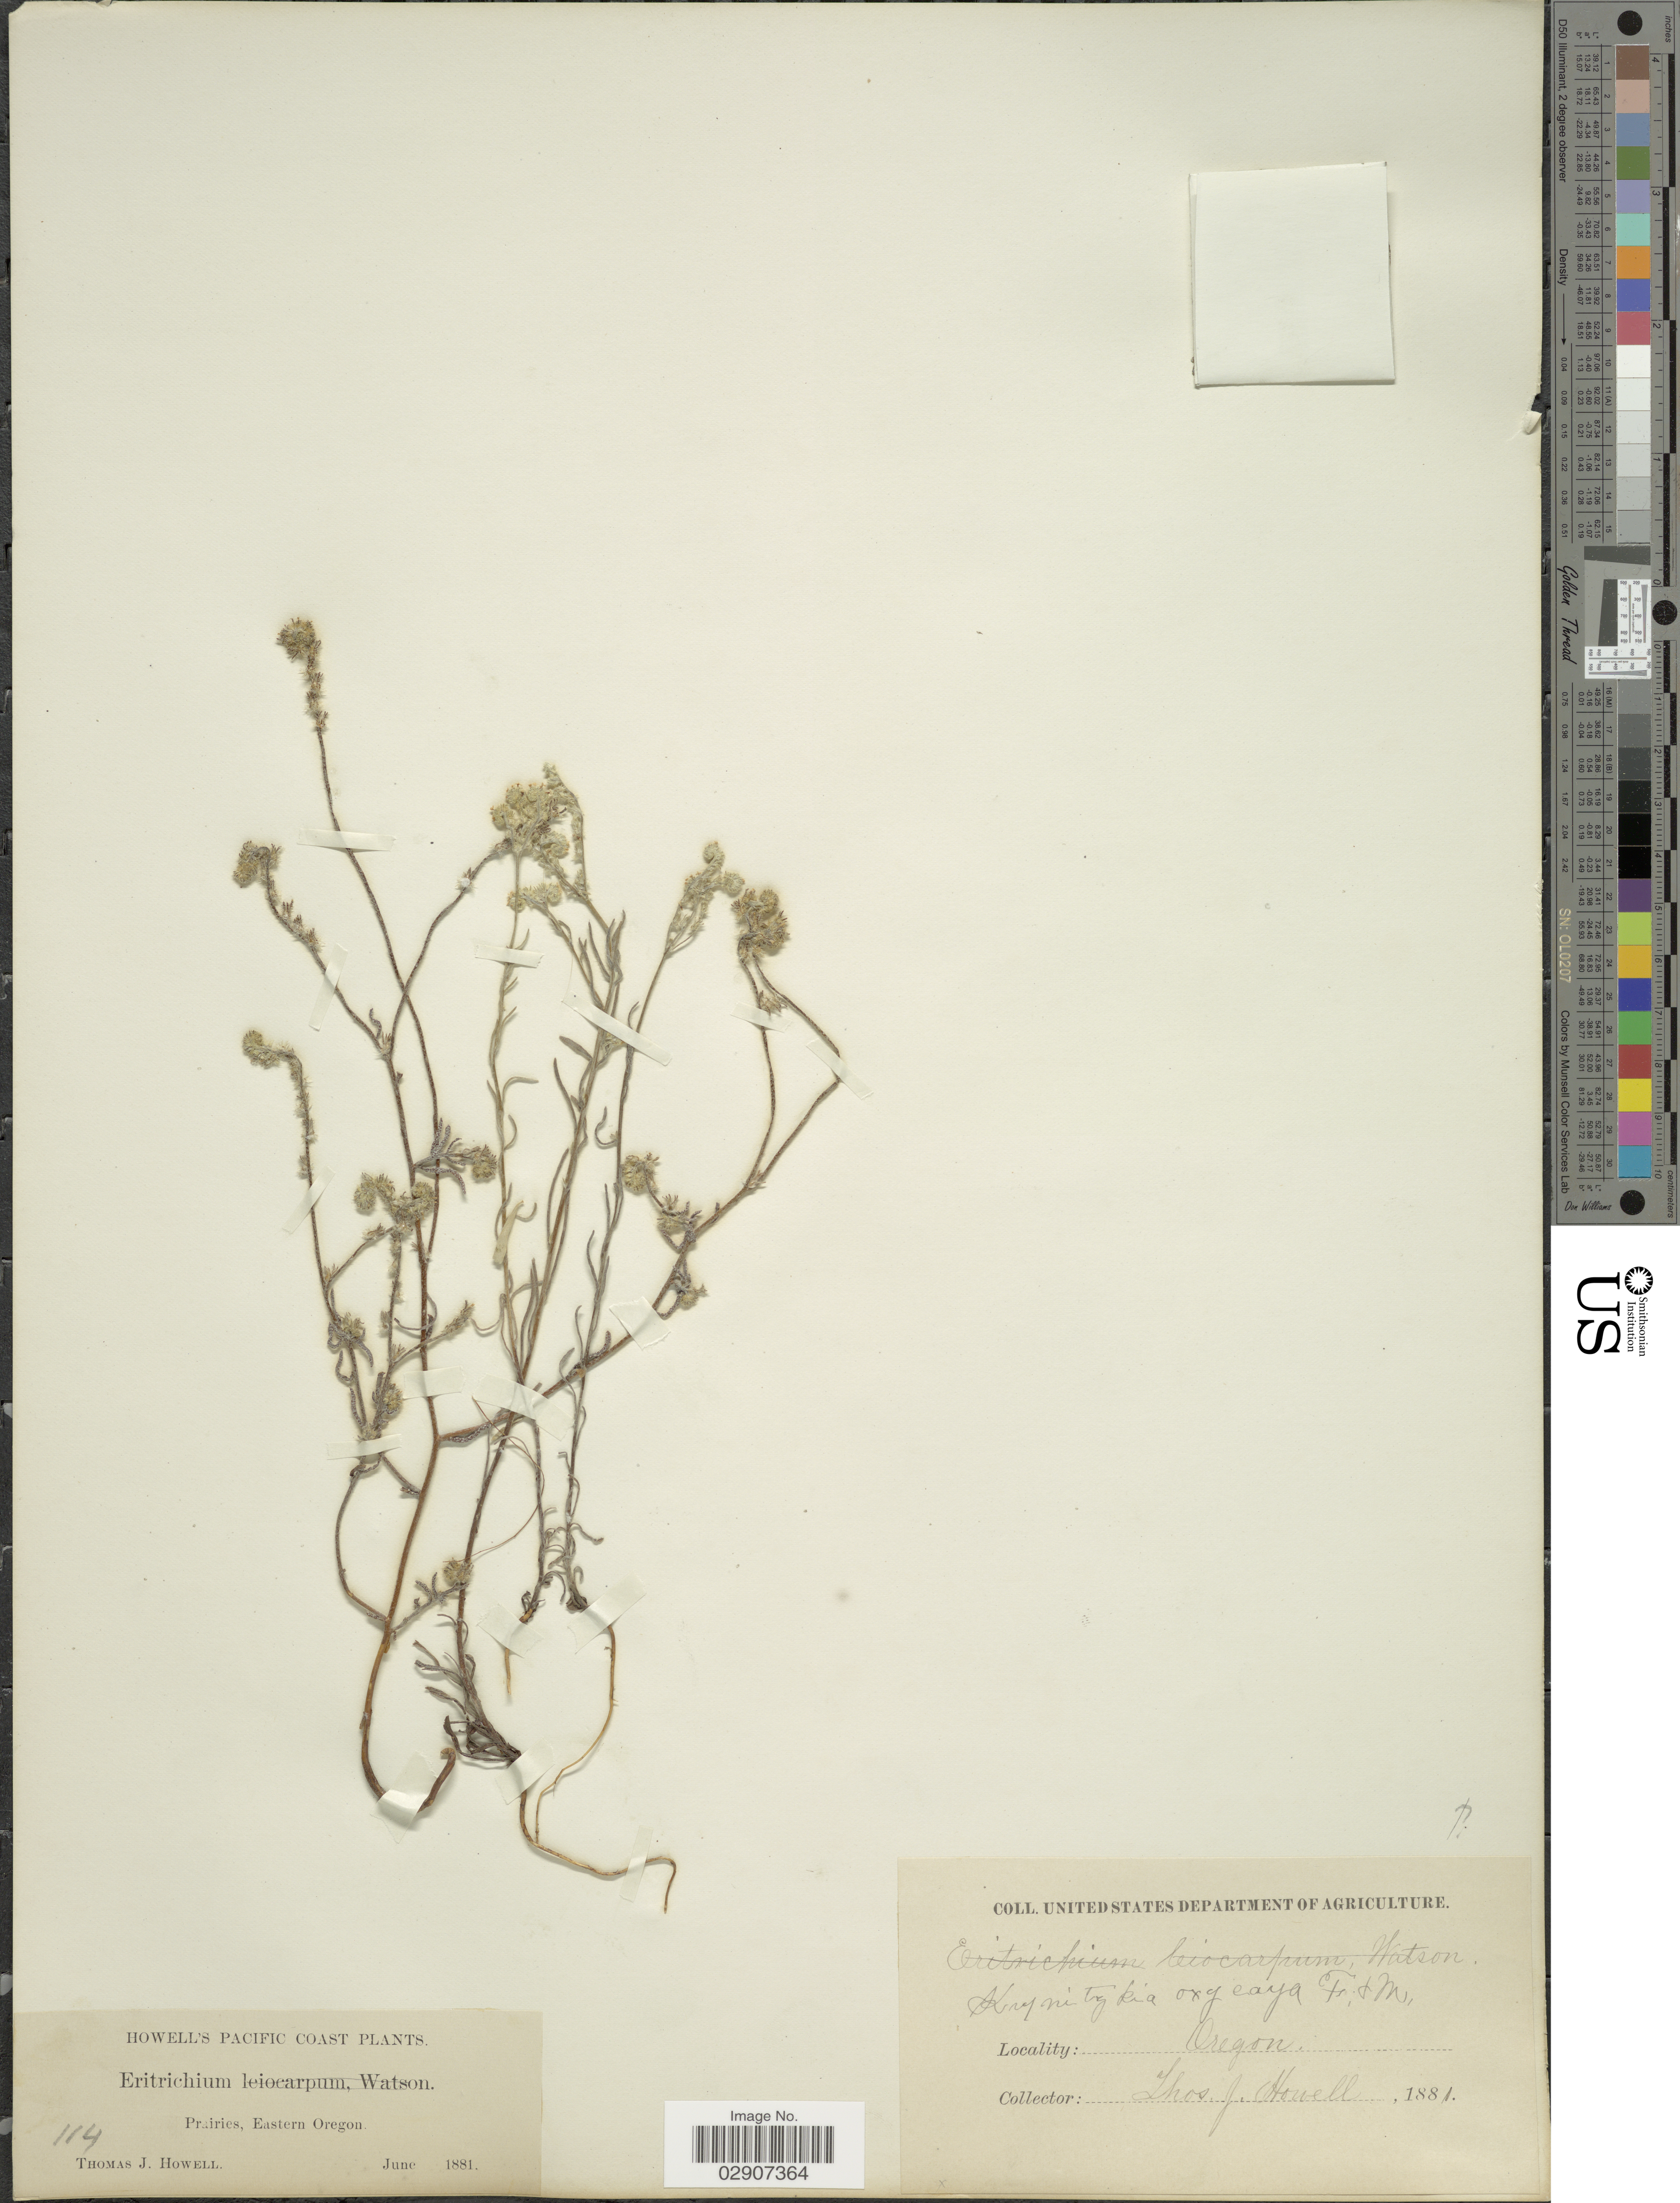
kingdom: Plantae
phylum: Tracheophyta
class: Magnoliopsida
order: Boraginales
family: Boraginaceae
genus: Cryptantha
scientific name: Cryptantha flaccida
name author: (Douglas ex Lehm.) Greene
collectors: T. J. Howell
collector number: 114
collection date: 1881-06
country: United States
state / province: Oregon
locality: Pacific Coast, Eastern Oregon.